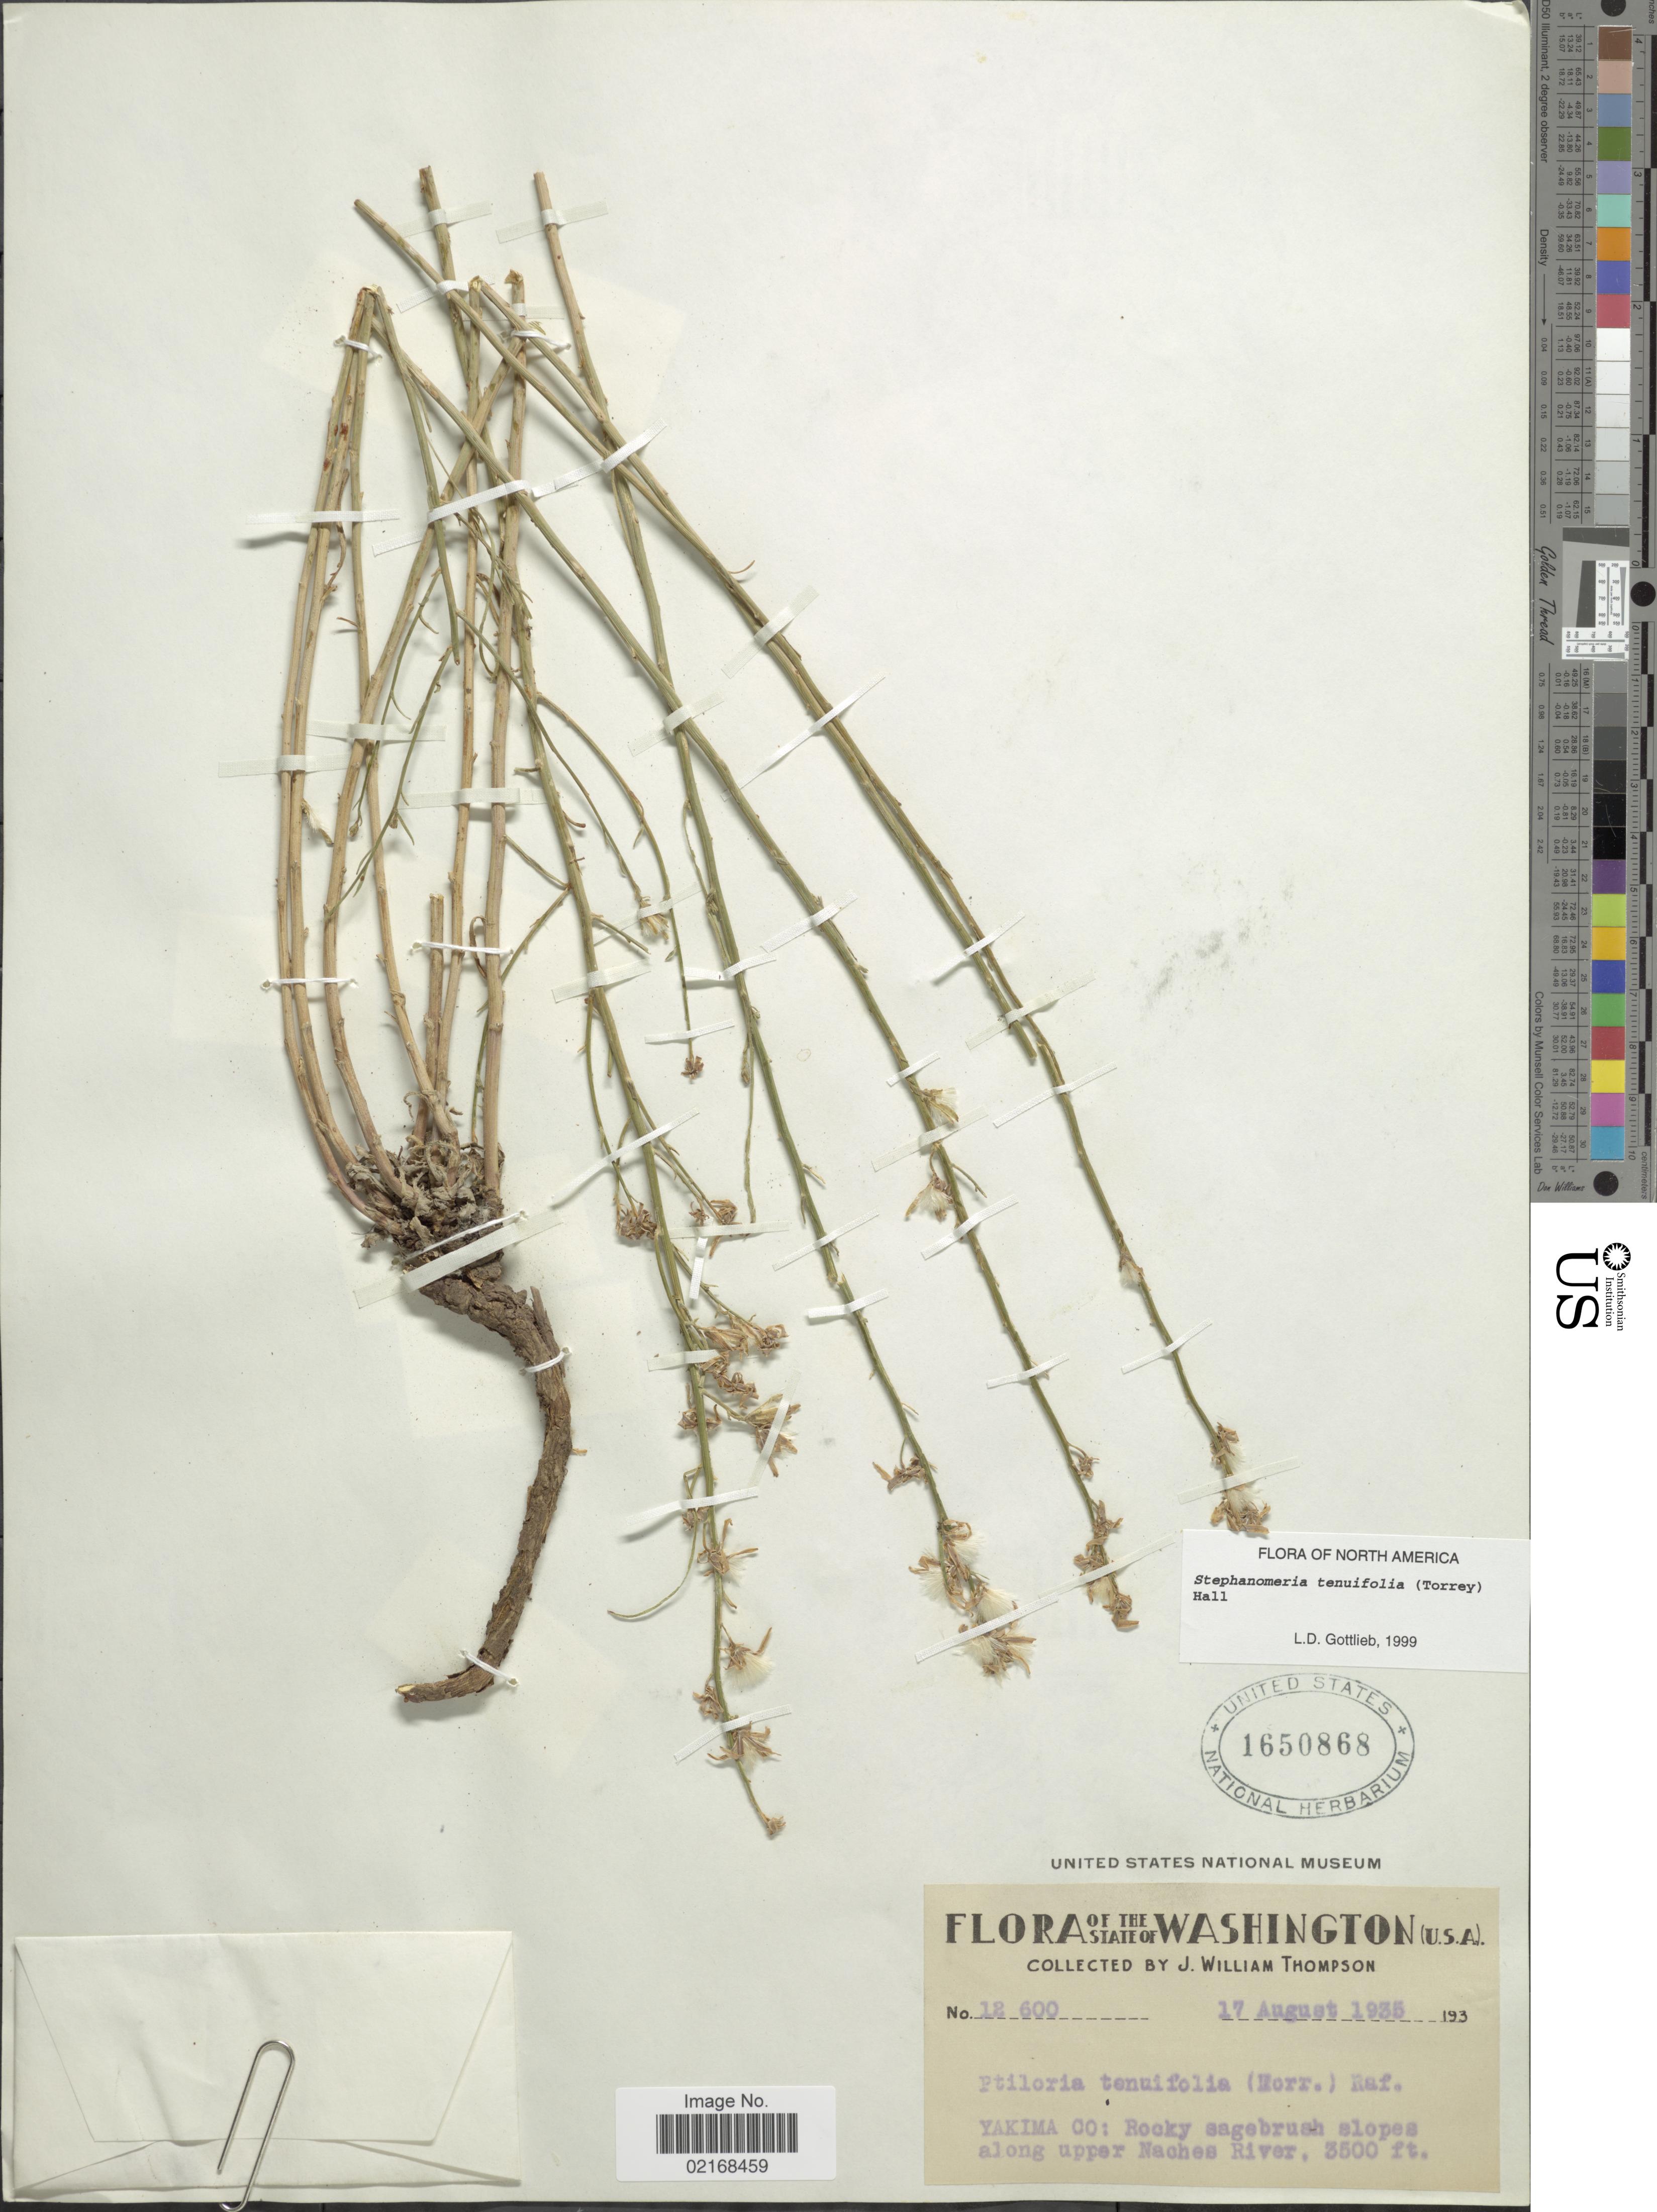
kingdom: Plantae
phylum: Tracheophyta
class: Magnoliopsida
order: Asterales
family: Asteraceae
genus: Stephanomeria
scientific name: Stephanomeria tenuifolia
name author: (Torr.) H.M. Hall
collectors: J. W. Thompson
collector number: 12600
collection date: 1935-08-17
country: United States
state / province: Washington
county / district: Yakima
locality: The State of Washington, Yakima Co.: Rocky sagebrush slopes along upper Naches River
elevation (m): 1067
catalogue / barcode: US 1650868